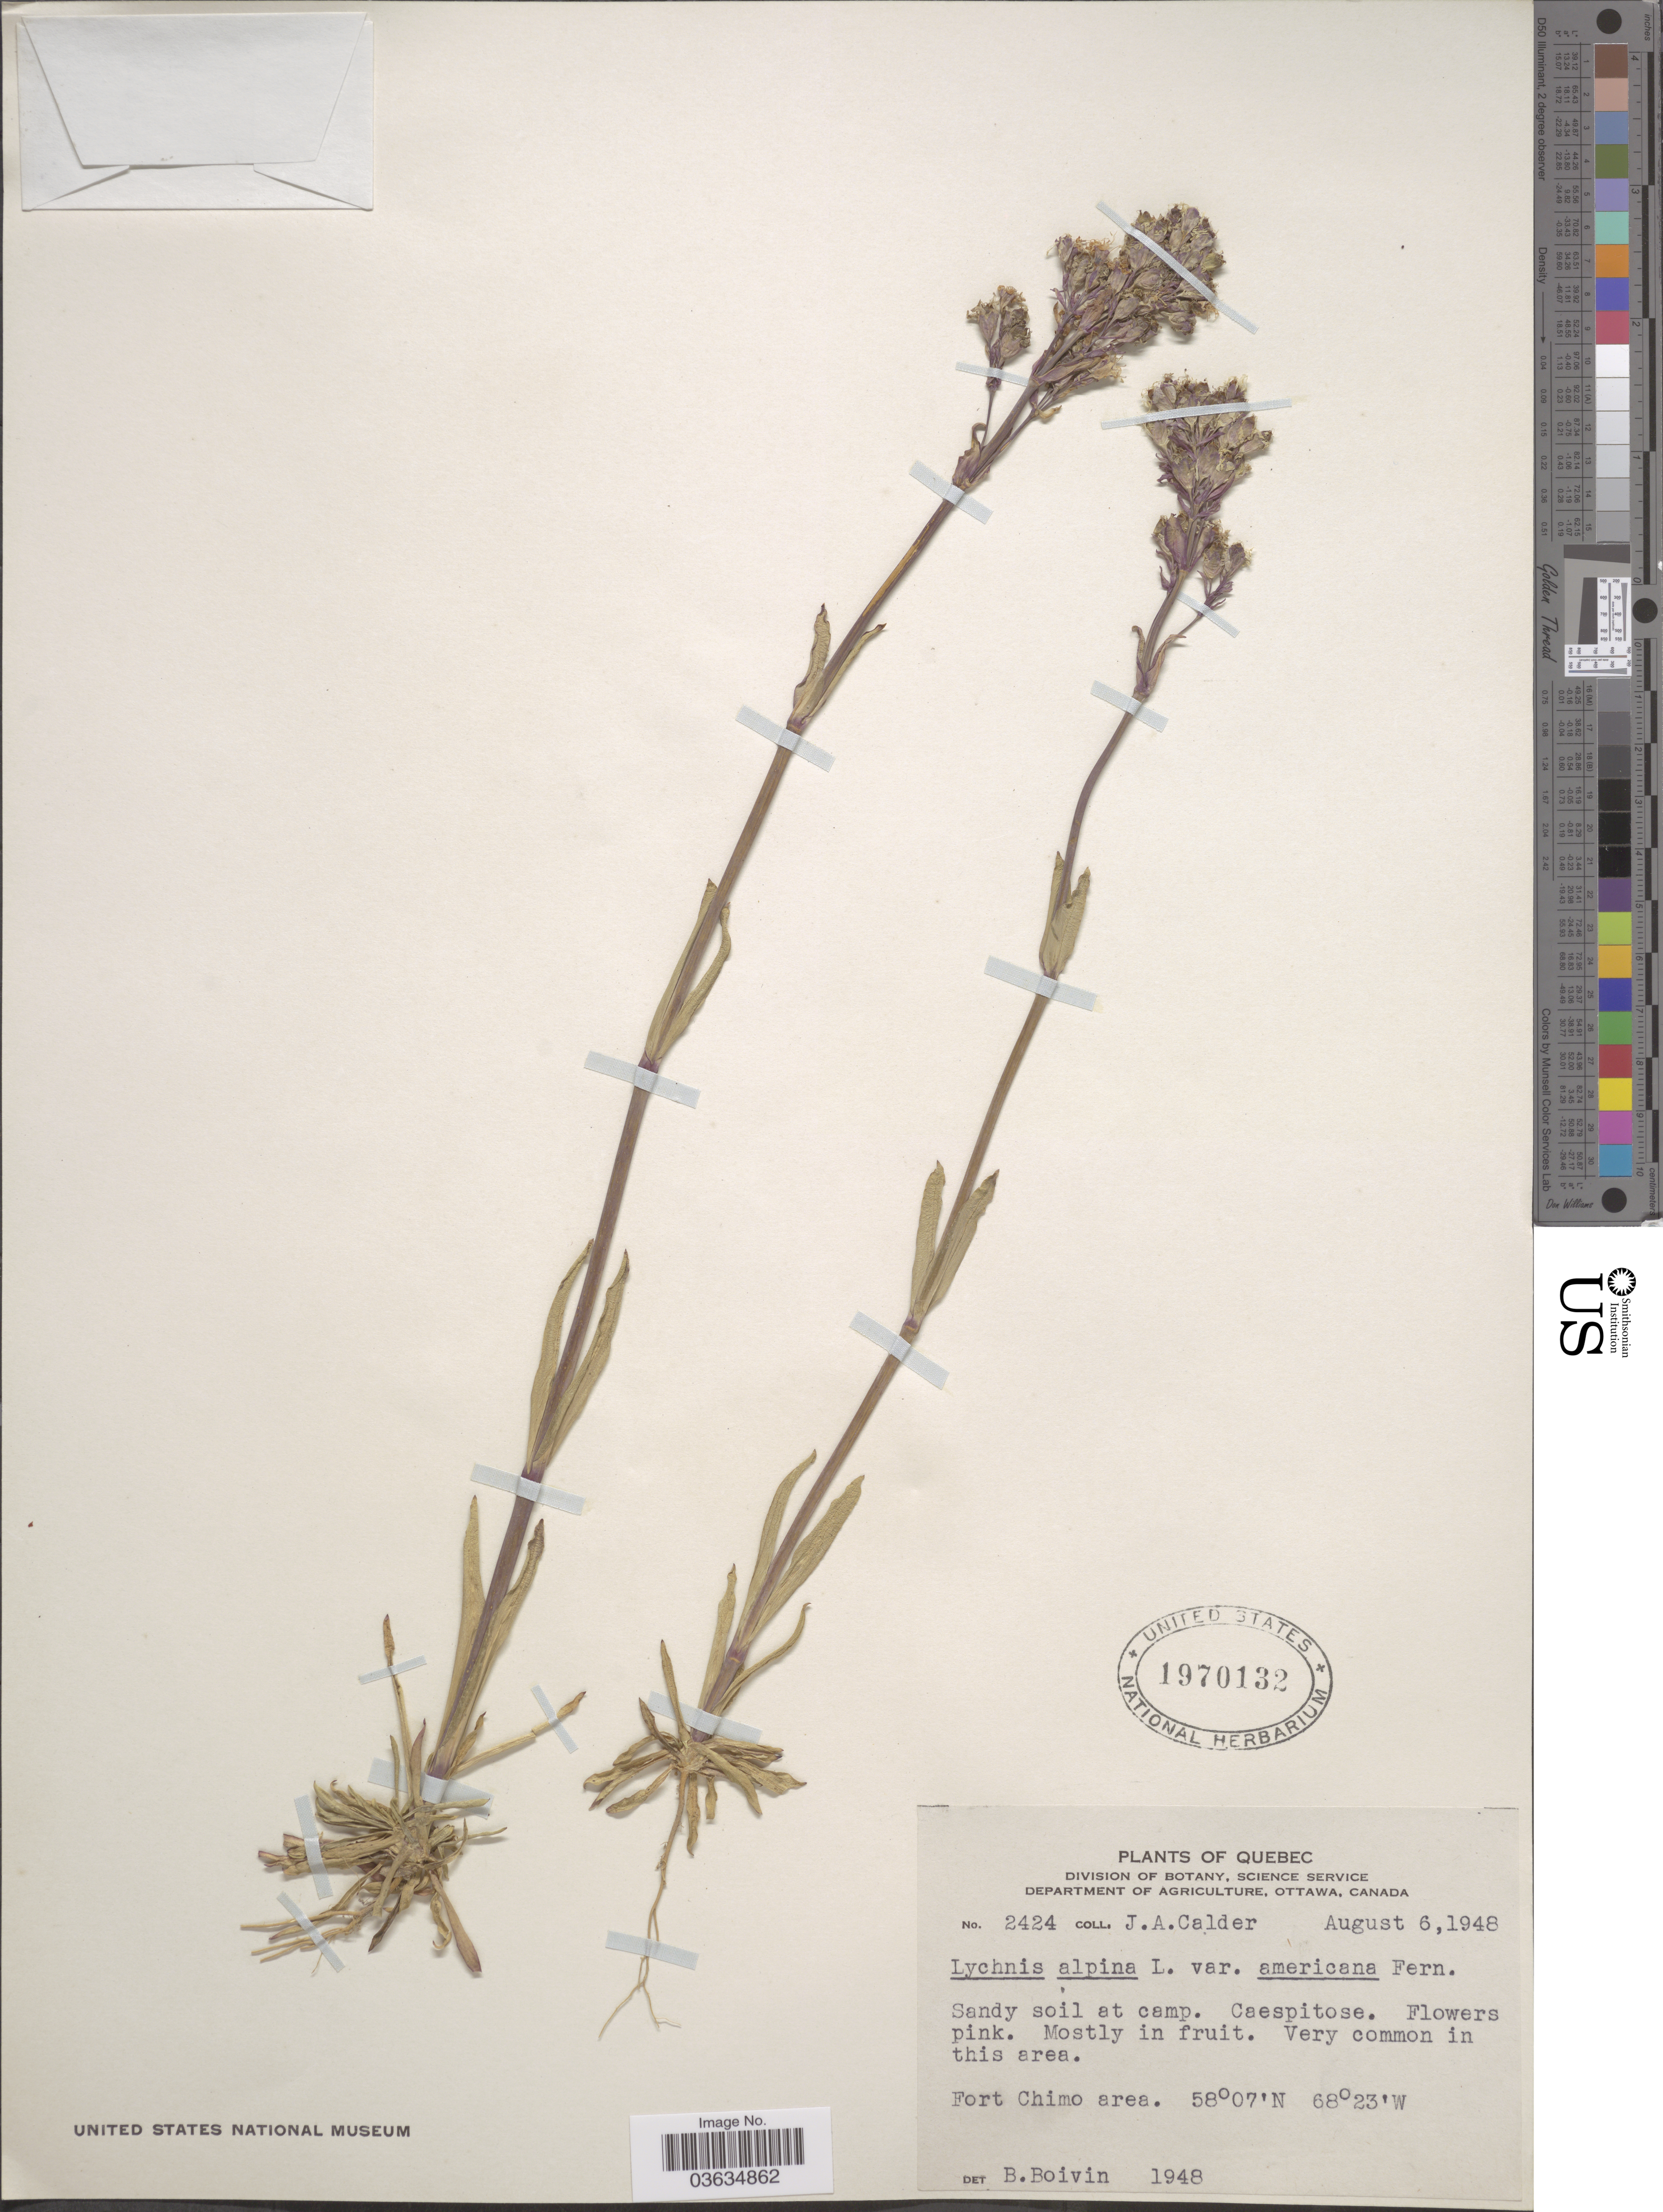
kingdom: Plantae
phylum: Tracheophyta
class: Magnoliopsida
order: Caryophyllales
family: Caryophyllaceae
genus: Viscaria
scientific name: Viscaria alpina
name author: (L.) G. Don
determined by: Strong, Mark T., (BOT), Smithsonian Institution - National Museum of Natural History (UNITED STATES)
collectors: J. A. Calder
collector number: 2424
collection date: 1948-08-06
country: Canada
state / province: Quebec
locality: Fort Chimo area.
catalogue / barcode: US 1970132